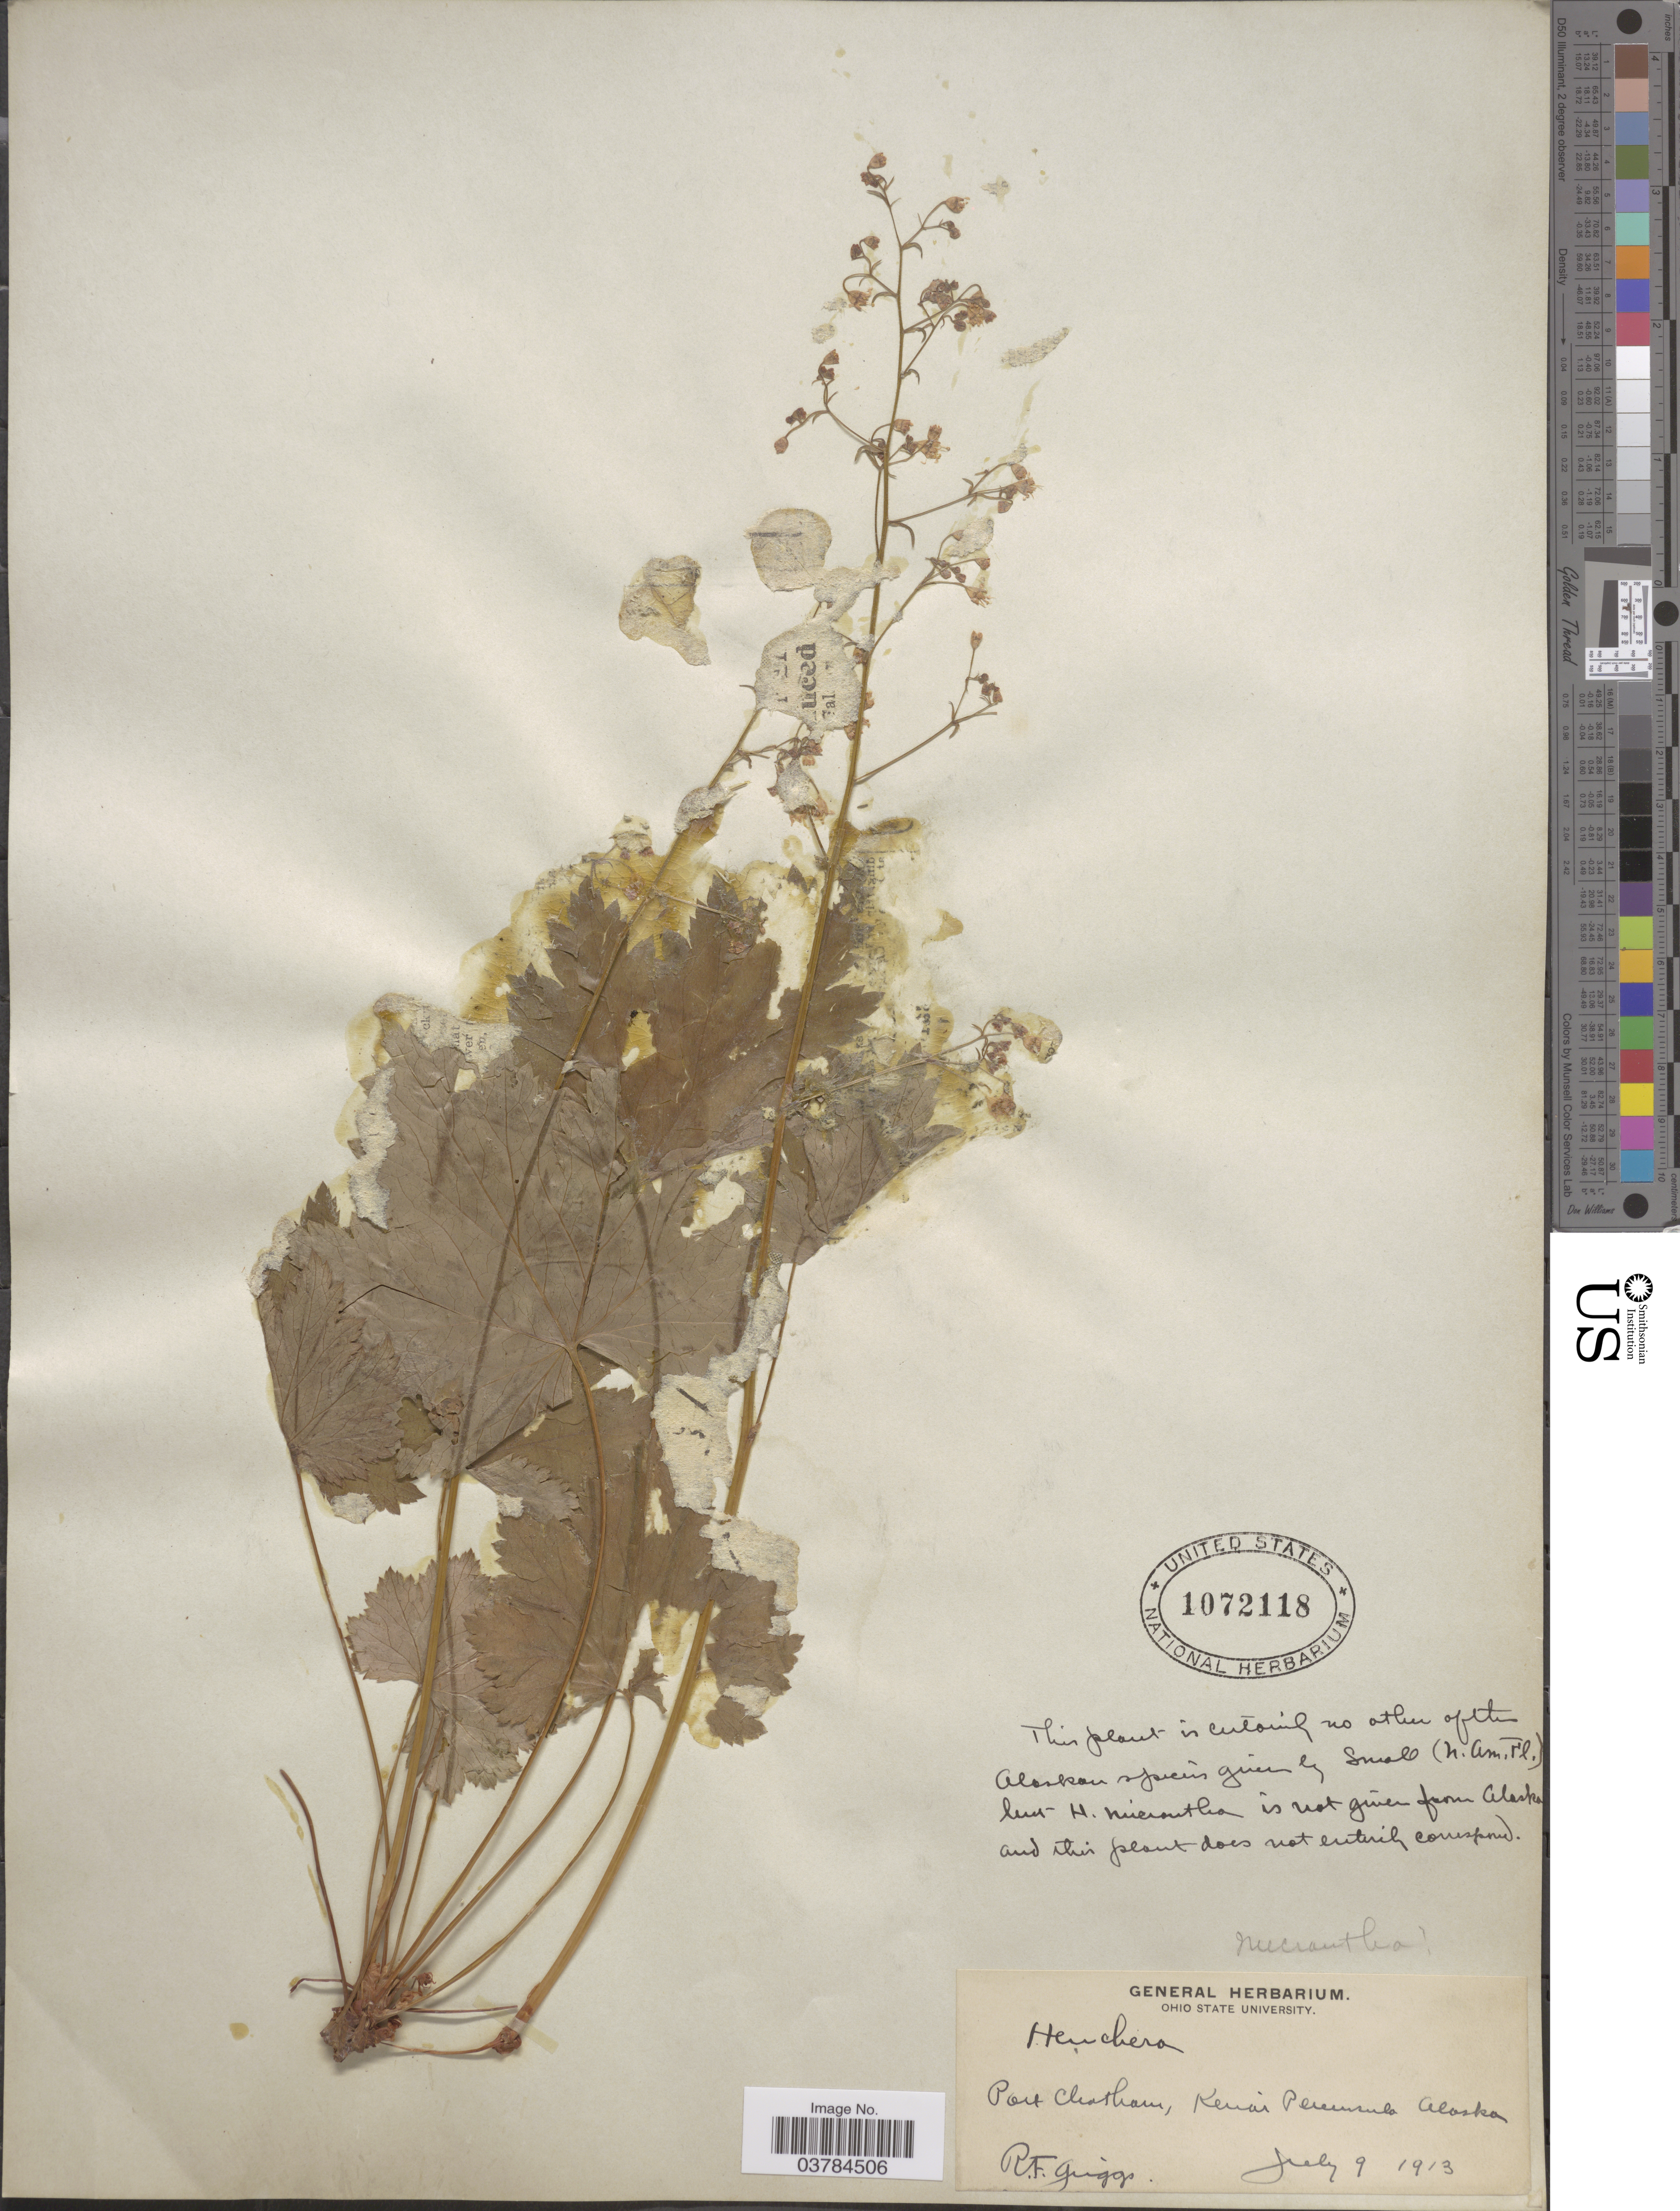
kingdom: Plantae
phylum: Tracheophyta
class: Magnoliopsida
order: Saxifragales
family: Saxifragaceae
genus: Heuchera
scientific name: Heuchera glabra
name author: Willd. ex Roem. & Schult.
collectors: R. F. Griggs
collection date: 1913-07-09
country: United States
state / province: Alaska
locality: Port Chatham, Kenai Peninsula.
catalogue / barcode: US 1072118